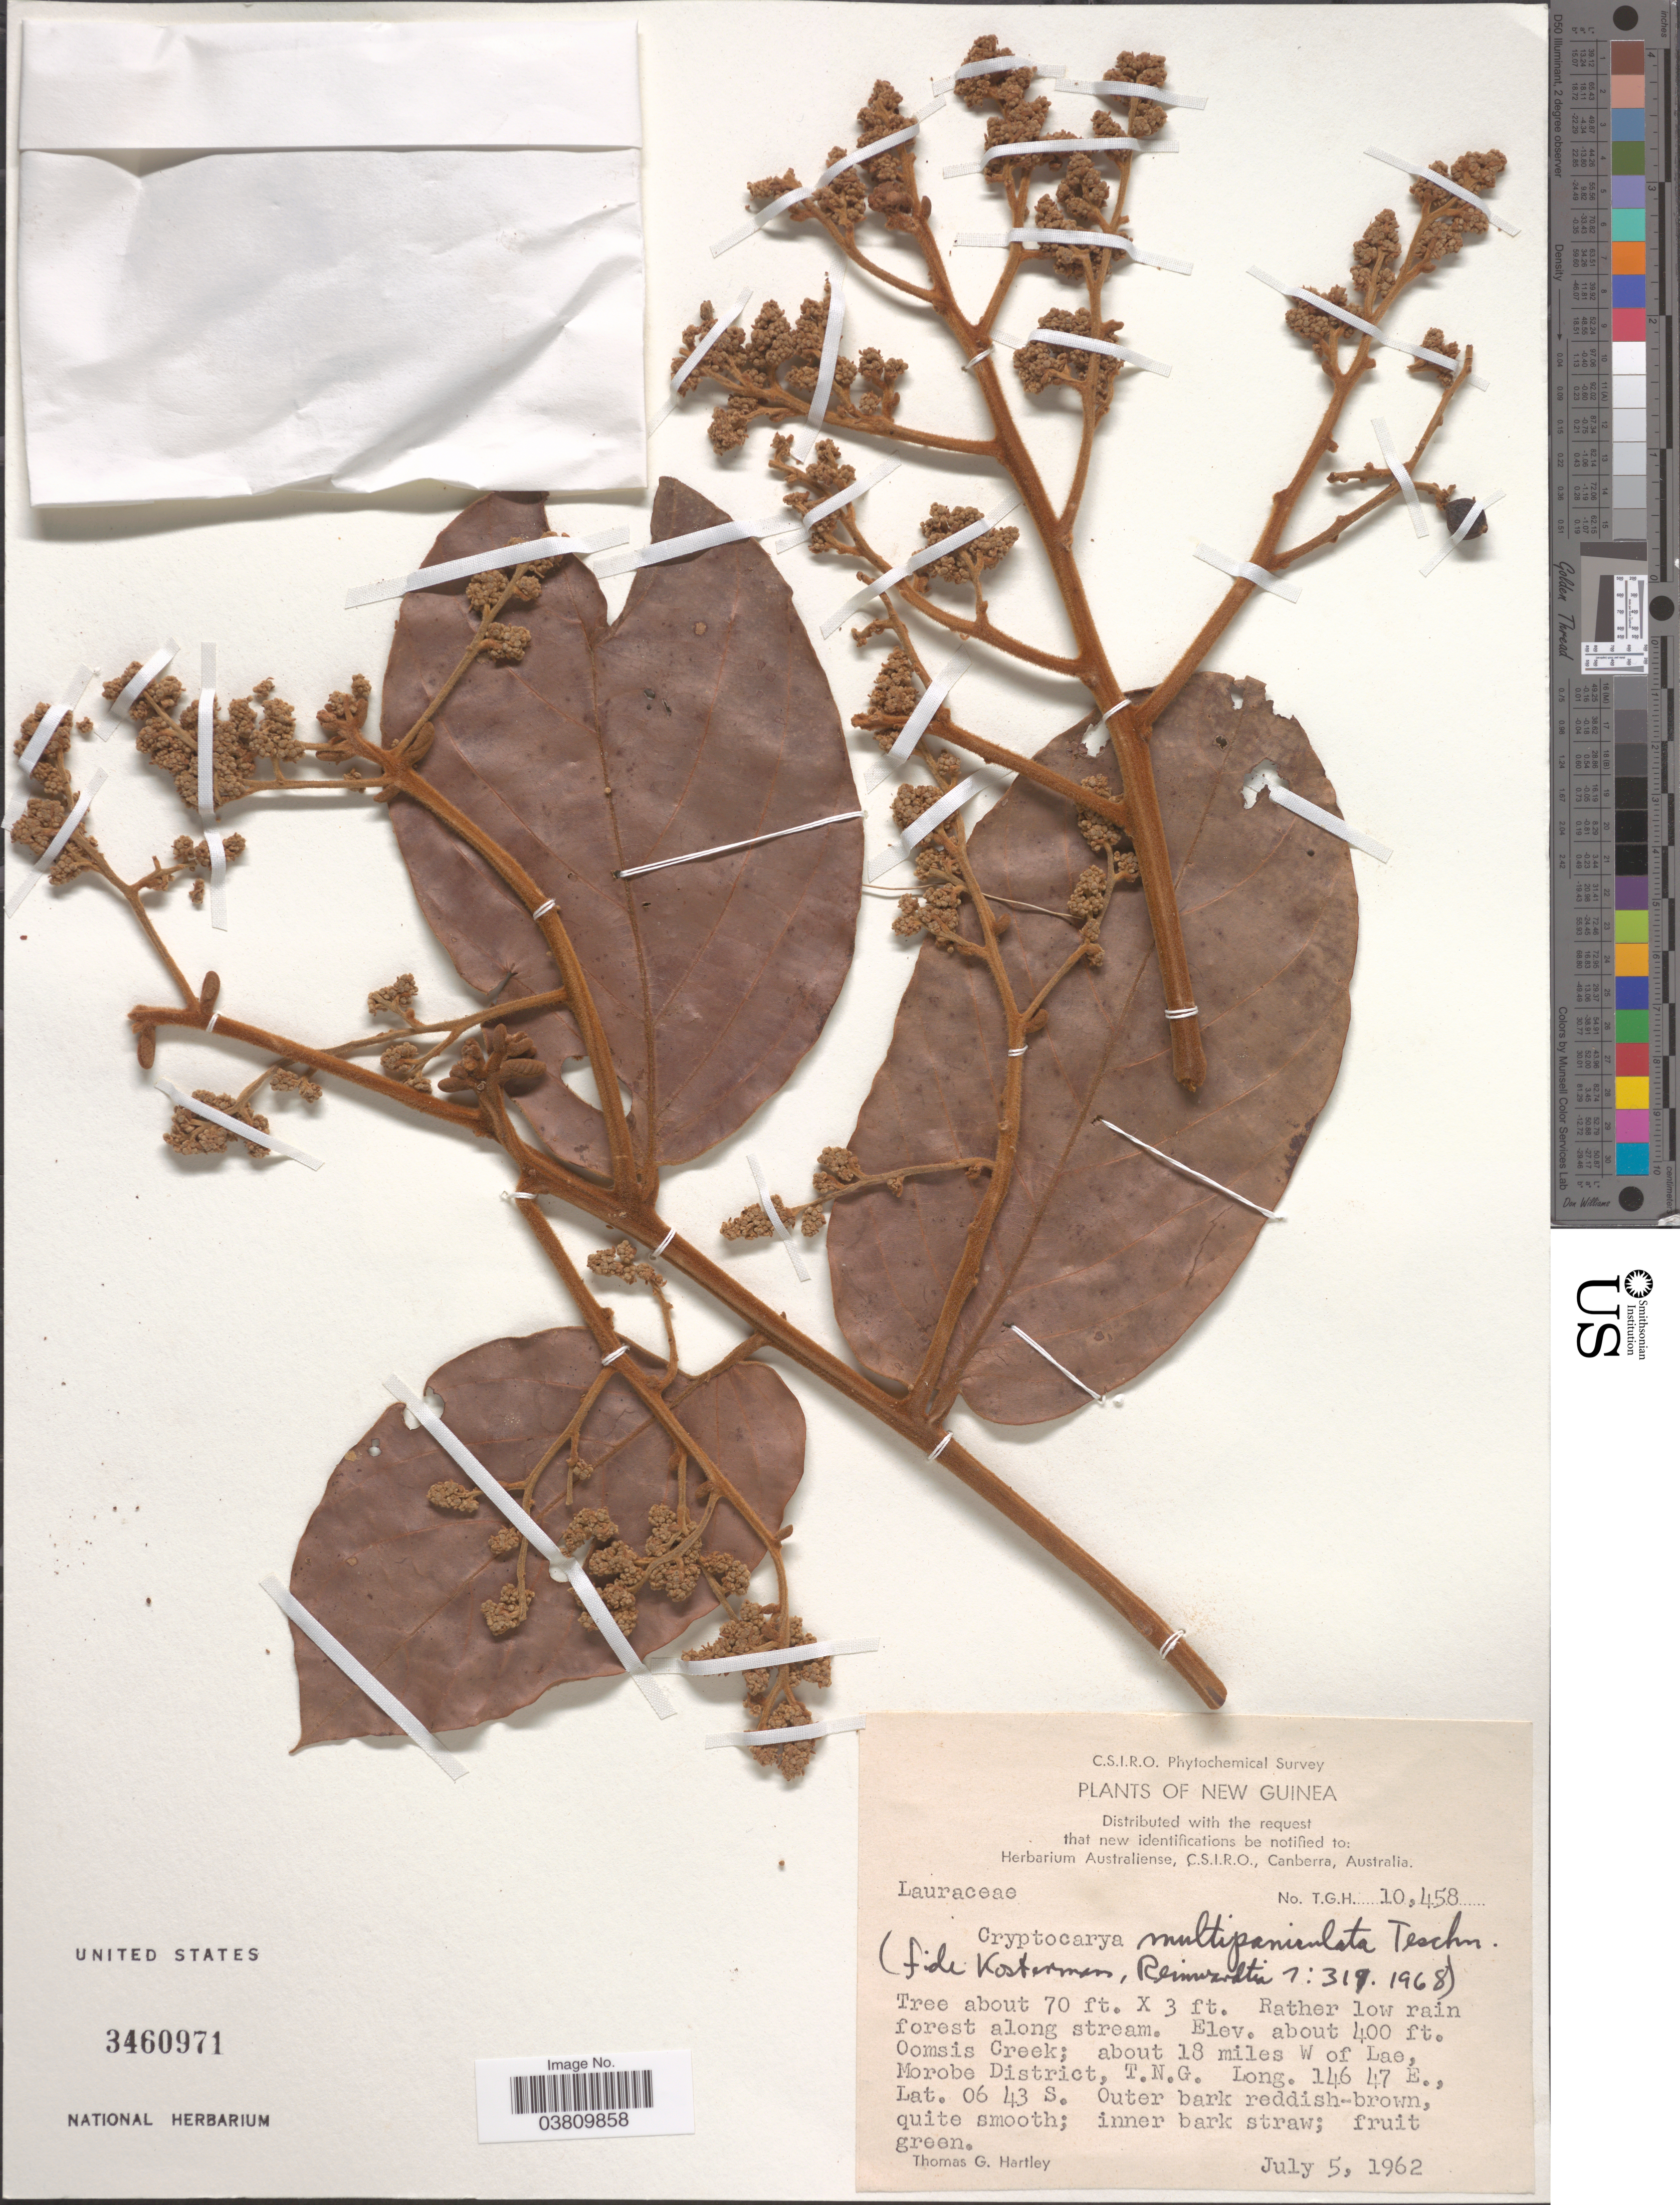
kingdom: Plantae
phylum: Tracheophyta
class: Magnoliopsida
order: Laurales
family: Lauraceae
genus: Cryptocarya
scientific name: Cryptocarya multipaniculata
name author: Teschner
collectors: T. G. Hartley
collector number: TGH 10458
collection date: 1962-07-05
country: Papua New Guinea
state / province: Morobe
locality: New Guinea. Oomsis Creek; about 18 miles W of Lae, Morobe District, T.N.G.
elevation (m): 122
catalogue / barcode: US 3460971